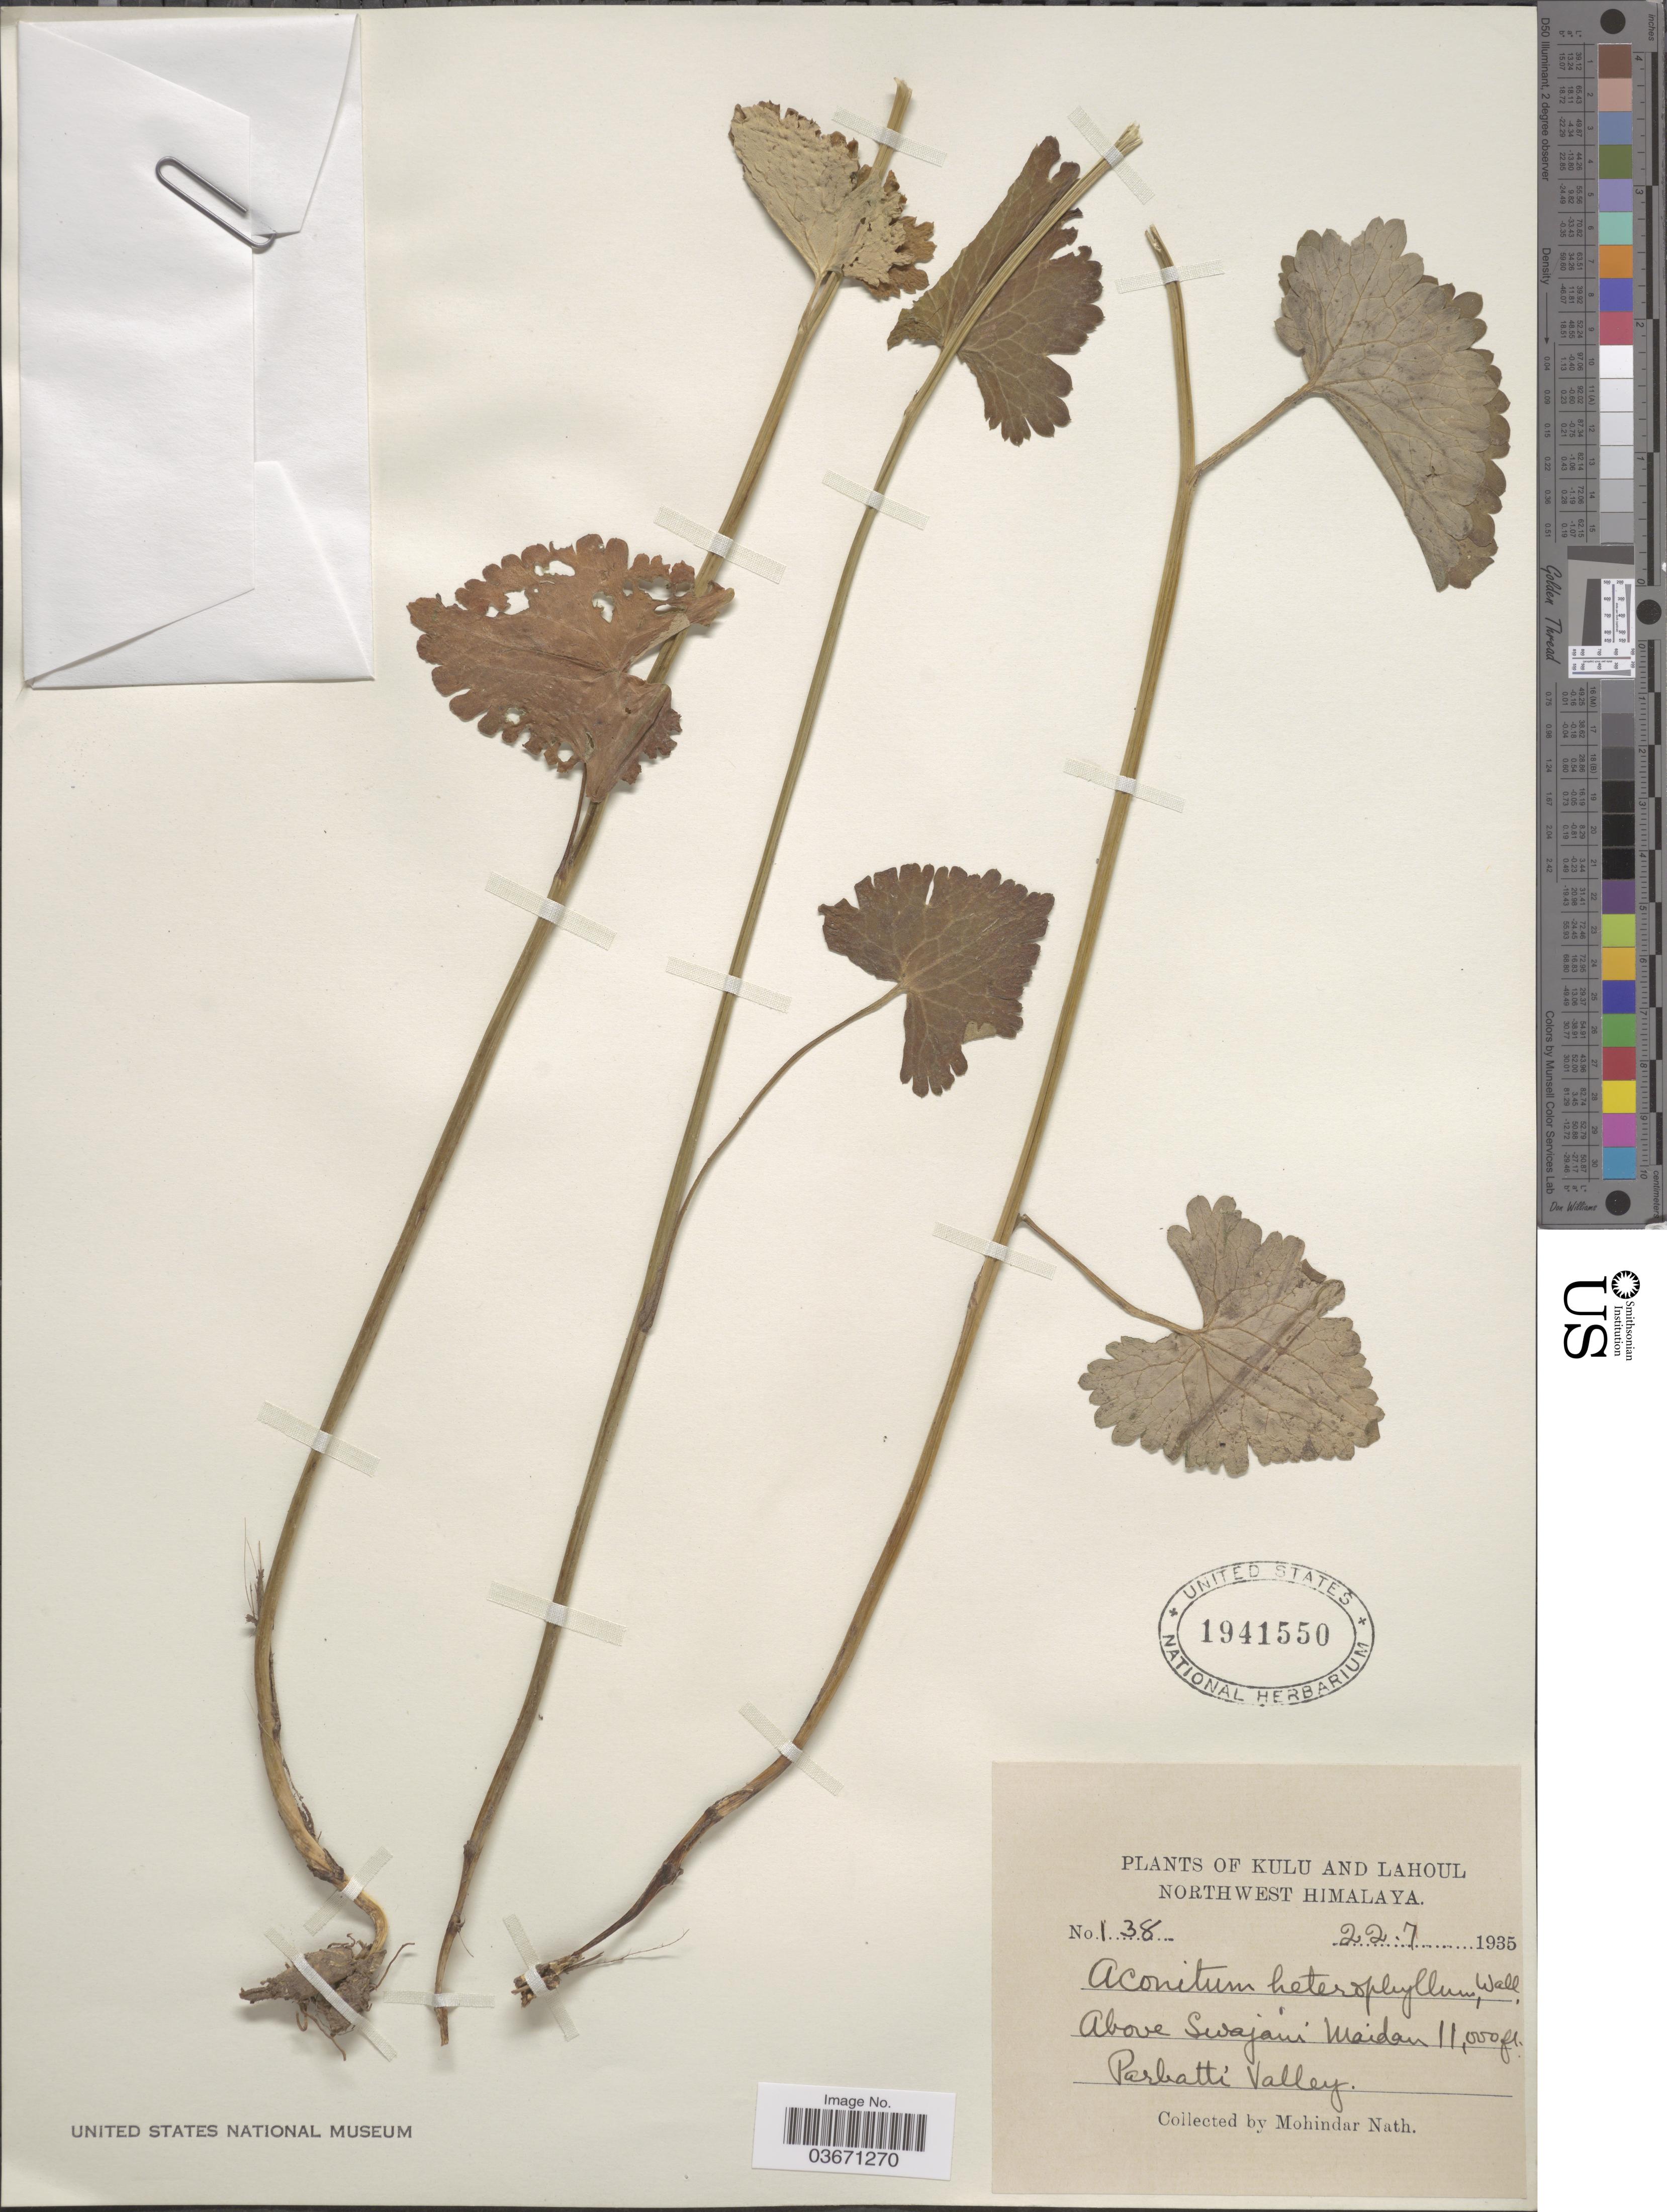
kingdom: Plantae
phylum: Tracheophyta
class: Magnoliopsida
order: Ranunculales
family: Ranunculaceae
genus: Aconitum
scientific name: Aconitum heterophyllum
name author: Wall. ex Royle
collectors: M. Nath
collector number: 138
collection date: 1935-07-22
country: India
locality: Kulu and Lahoul. Northwest Himalaya. Above Swajani Maidan, Parbatti Valley.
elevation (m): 3353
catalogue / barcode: US 1941550